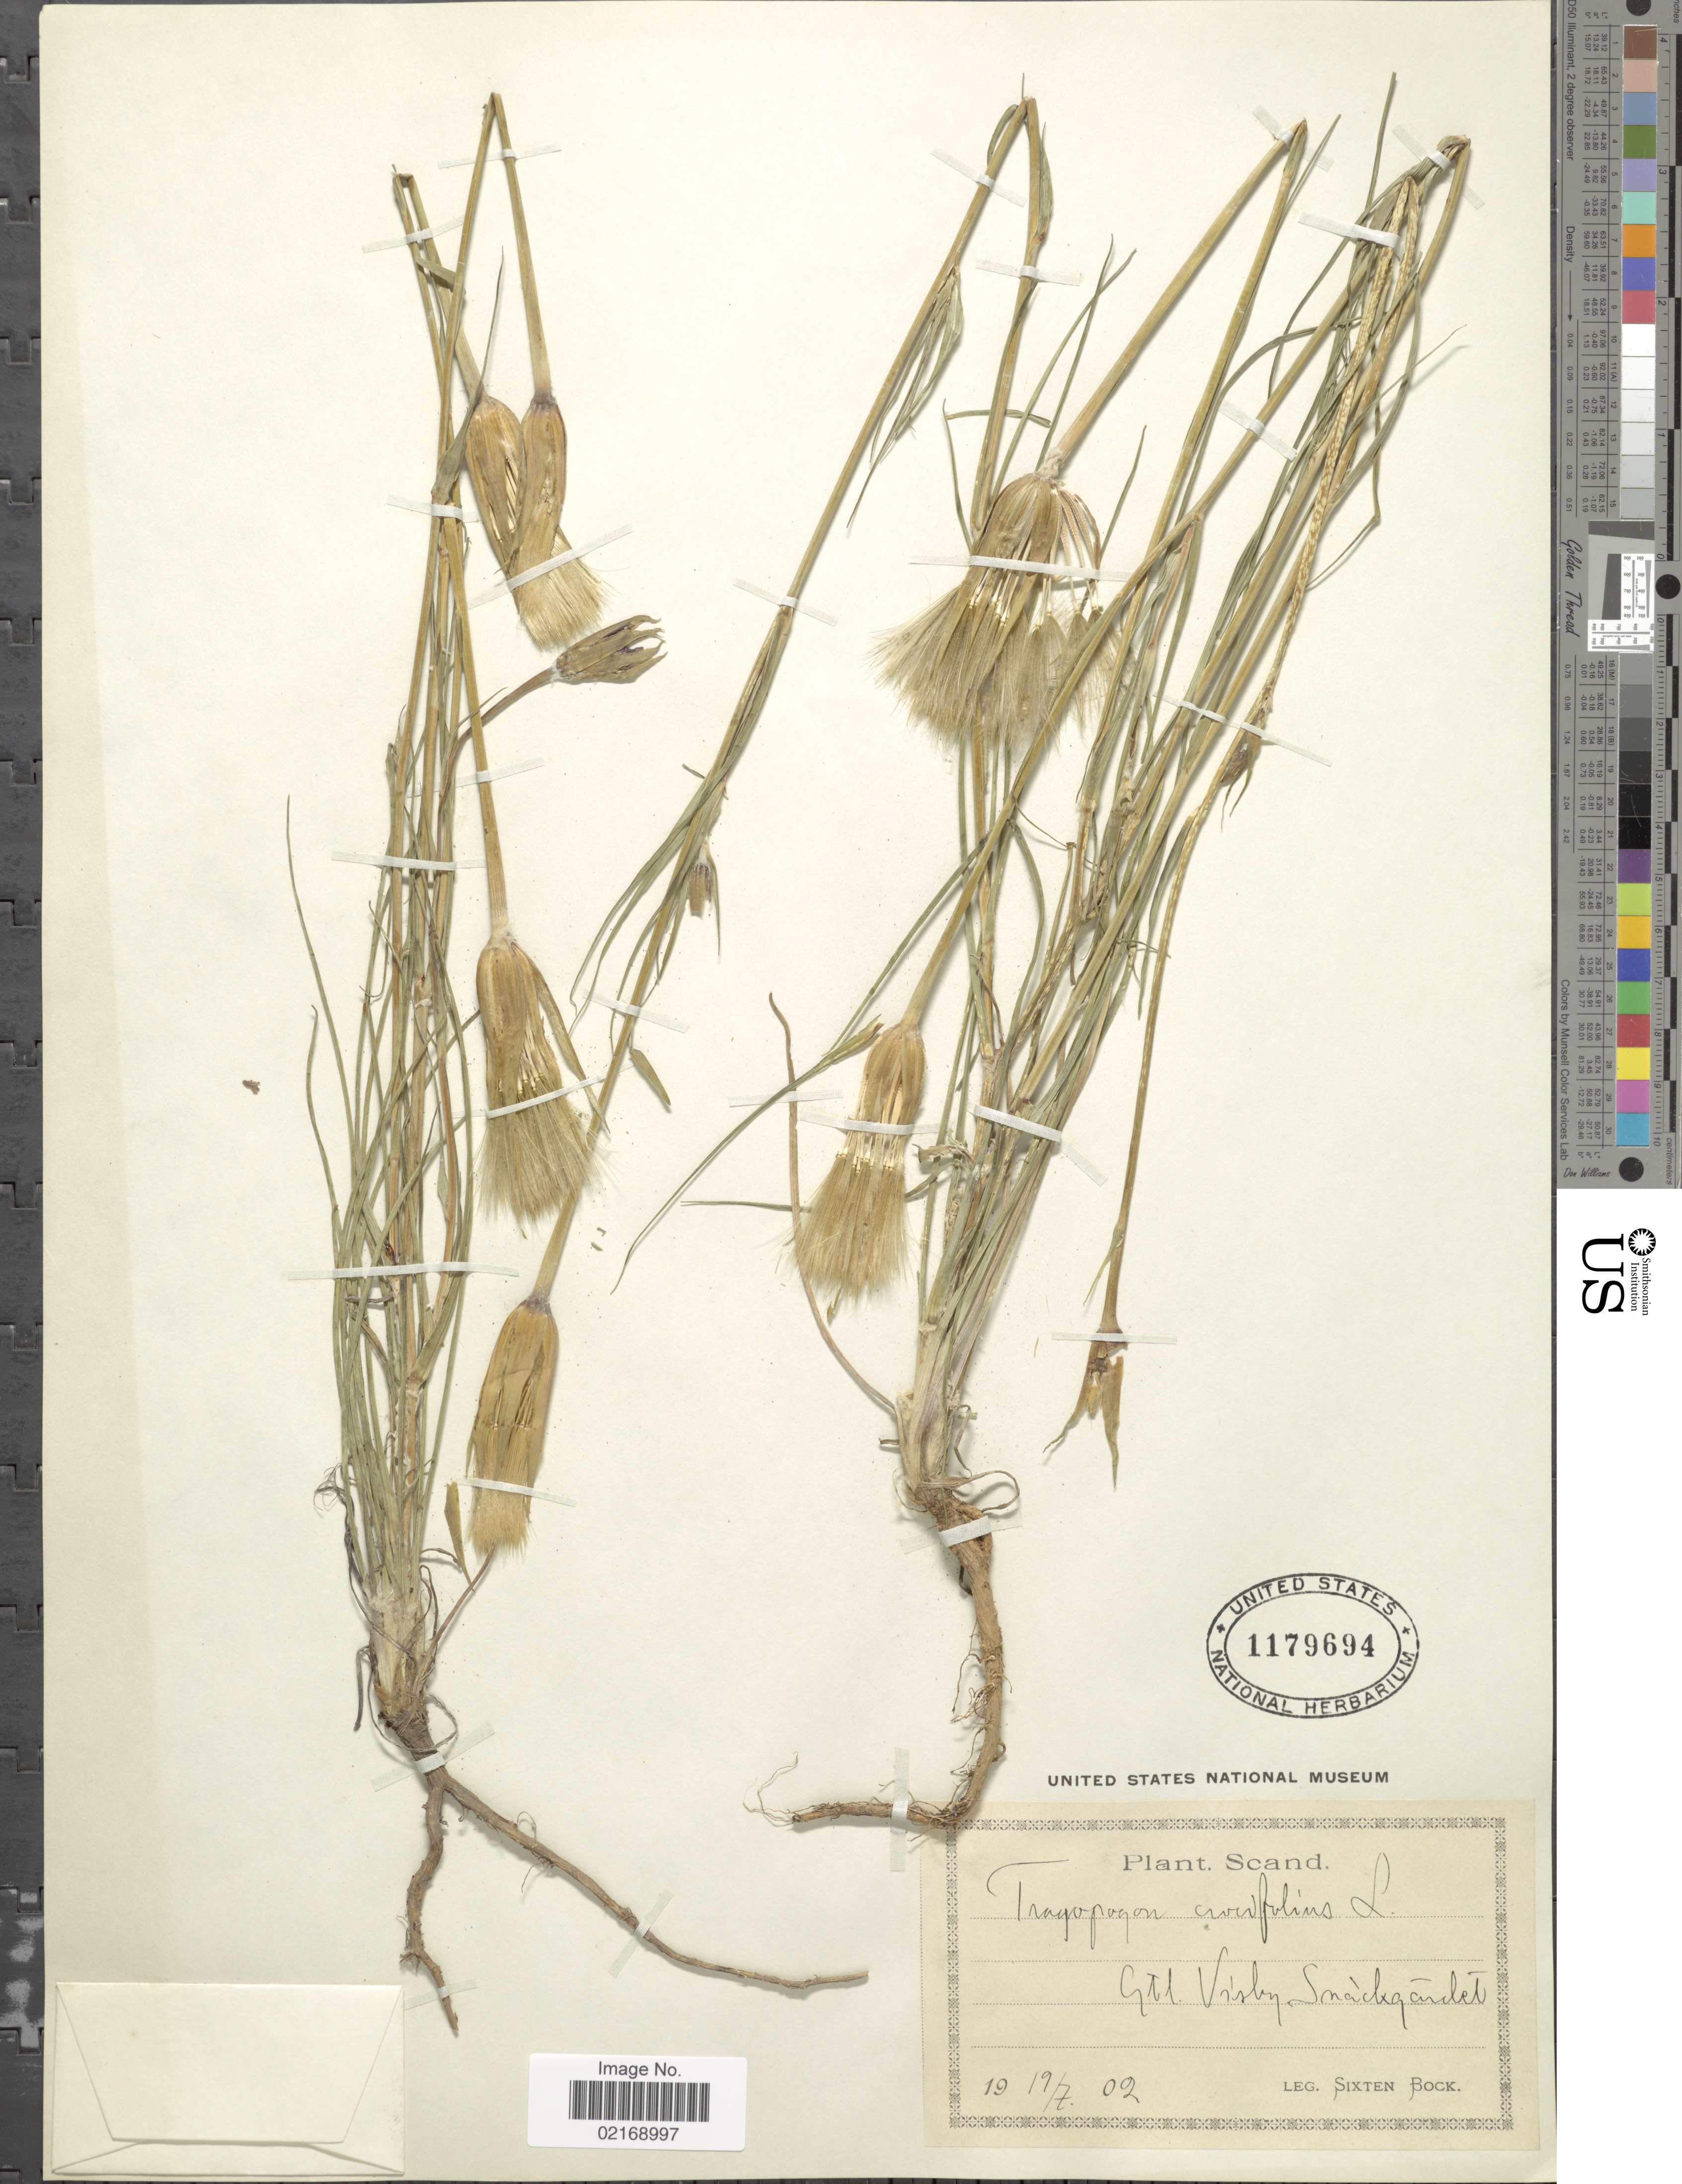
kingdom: Plantae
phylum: Tracheophyta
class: Magnoliopsida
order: Asterales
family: Asteraceae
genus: Tragopogon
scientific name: Tragopogon crocifolius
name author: L.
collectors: S. Bock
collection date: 1902-07-19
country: Sweden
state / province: Gotland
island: Gotland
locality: Scand. Gtl. Visby Snackgardet [interpreted]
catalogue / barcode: US 1179694